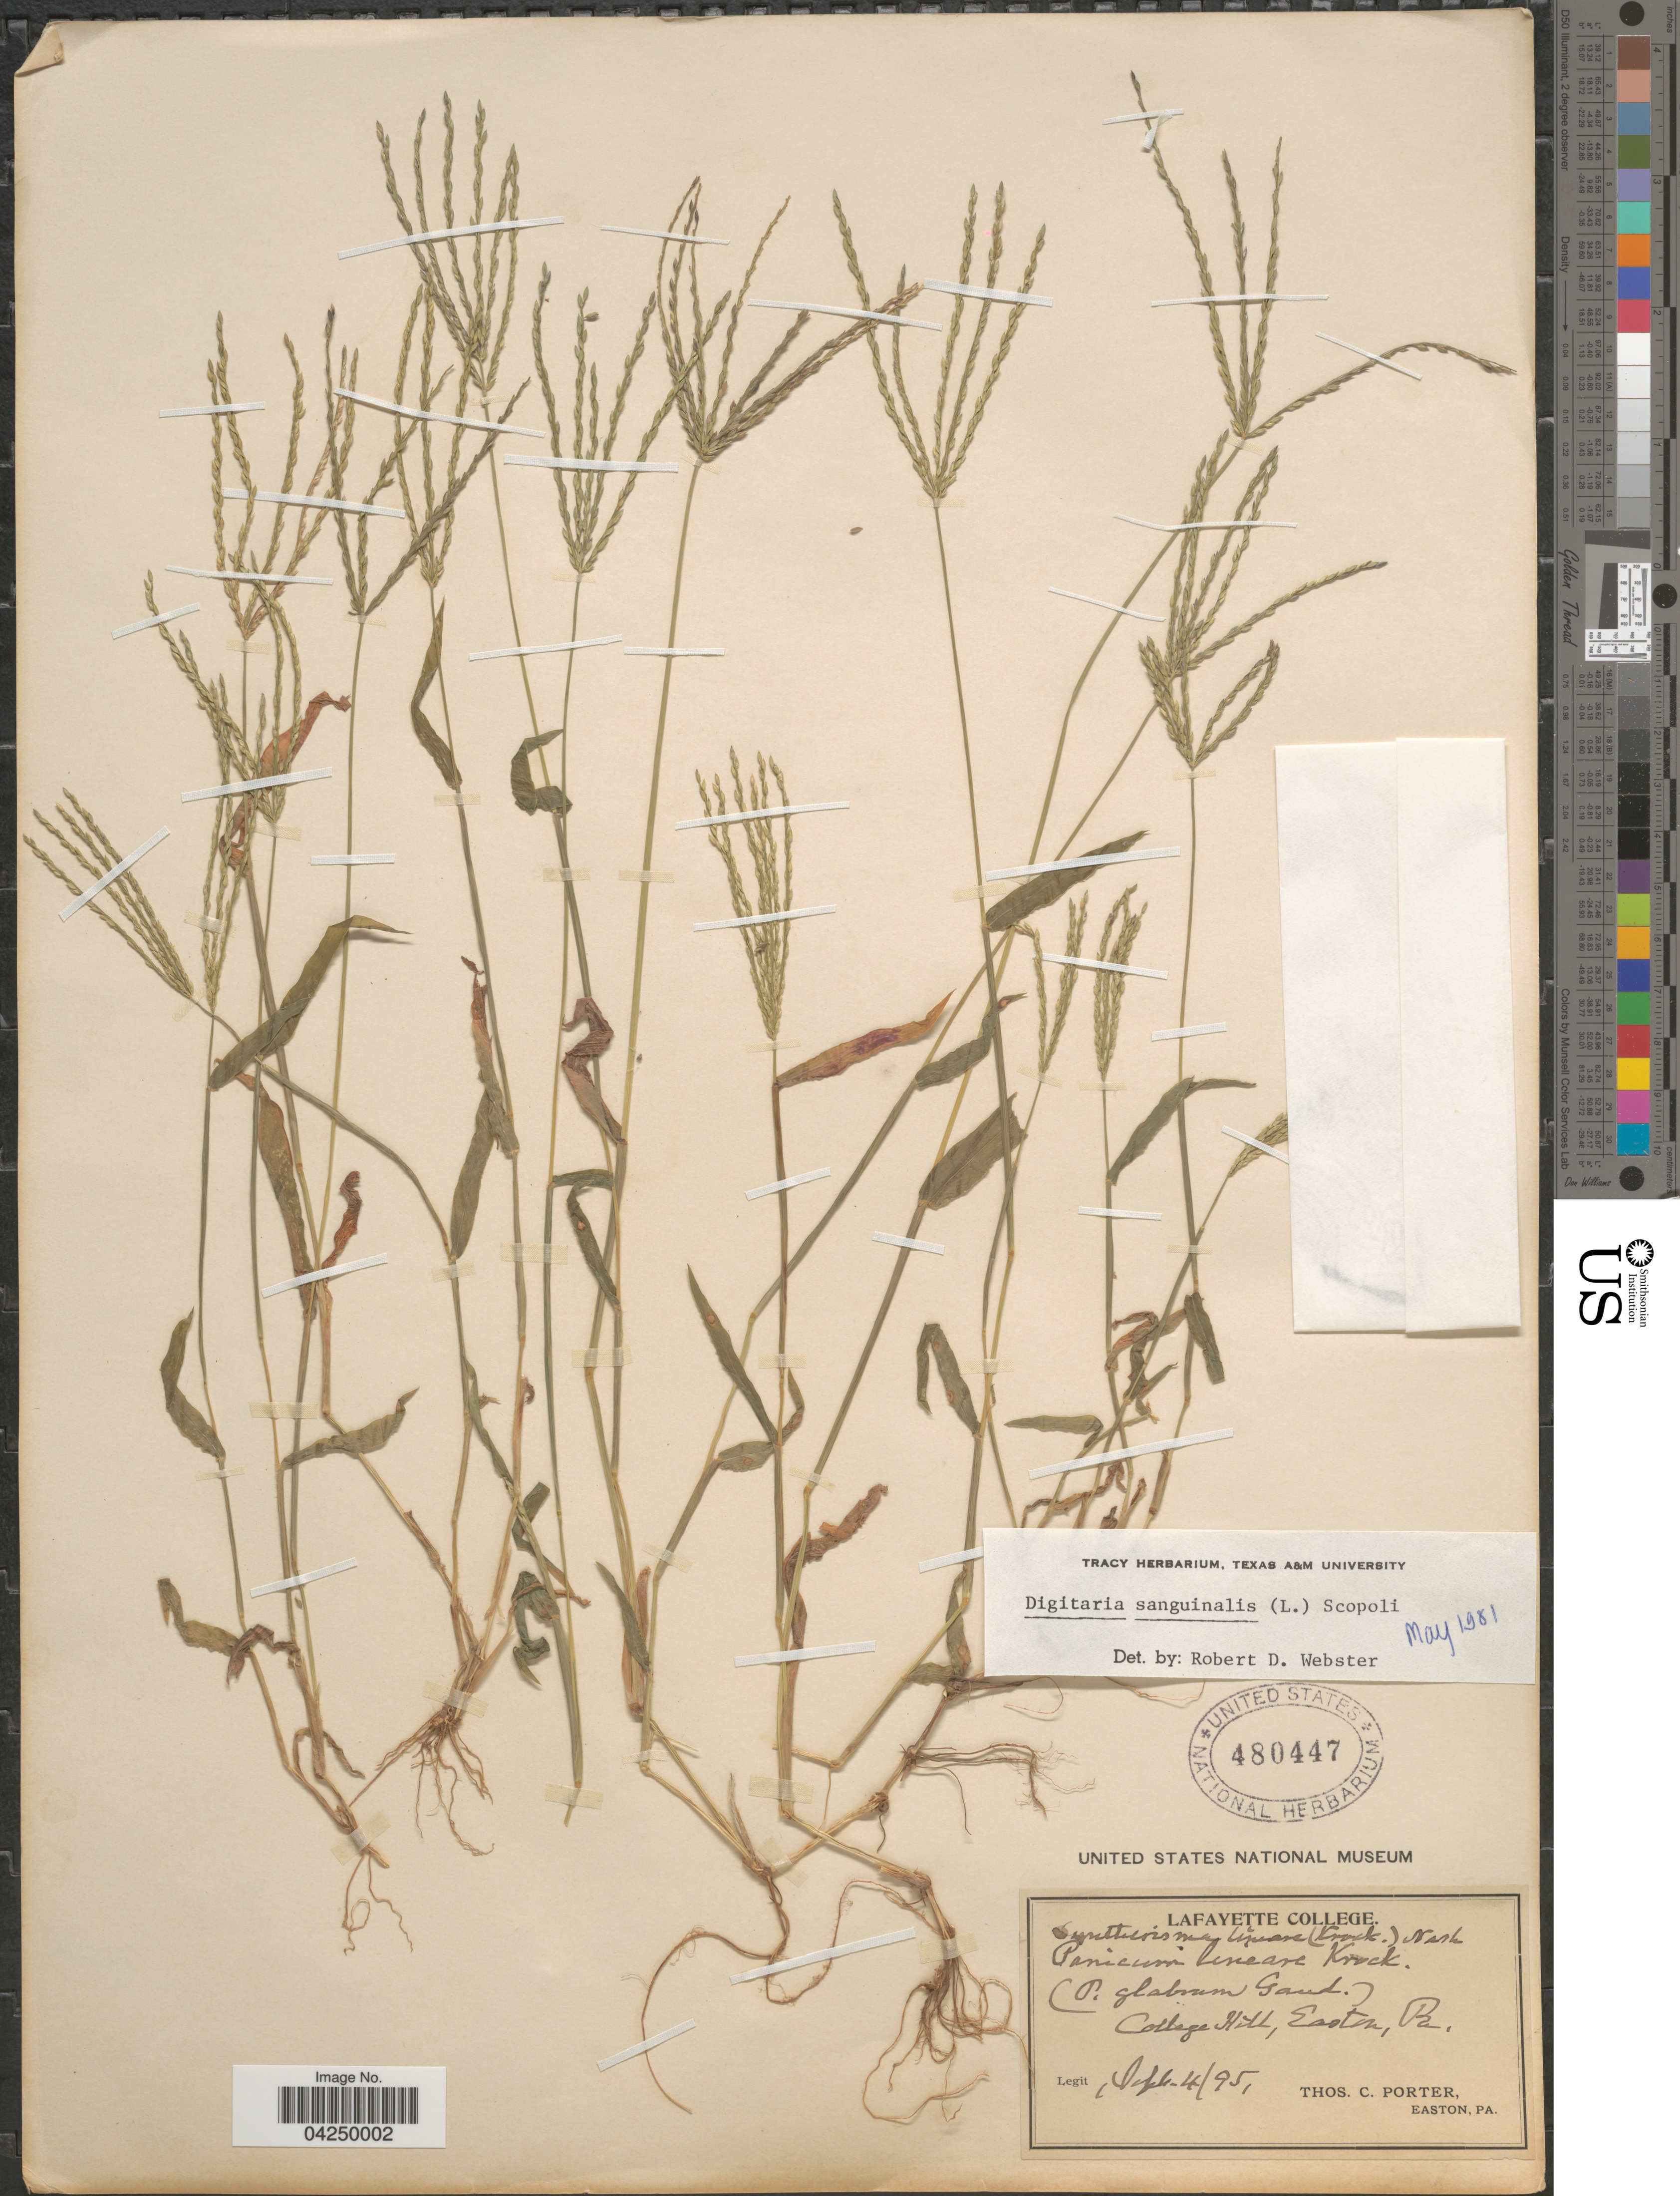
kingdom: Plantae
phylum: Tracheophyta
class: Liliopsida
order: Poales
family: Poaceae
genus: Digitaria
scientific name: Digitaria sanguinalis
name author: (L.) Scop.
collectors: T. Porter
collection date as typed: Transcribed d/m/y: 4/9/95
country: United States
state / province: Pennsylvania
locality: College Hill, Easton.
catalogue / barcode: US 480447